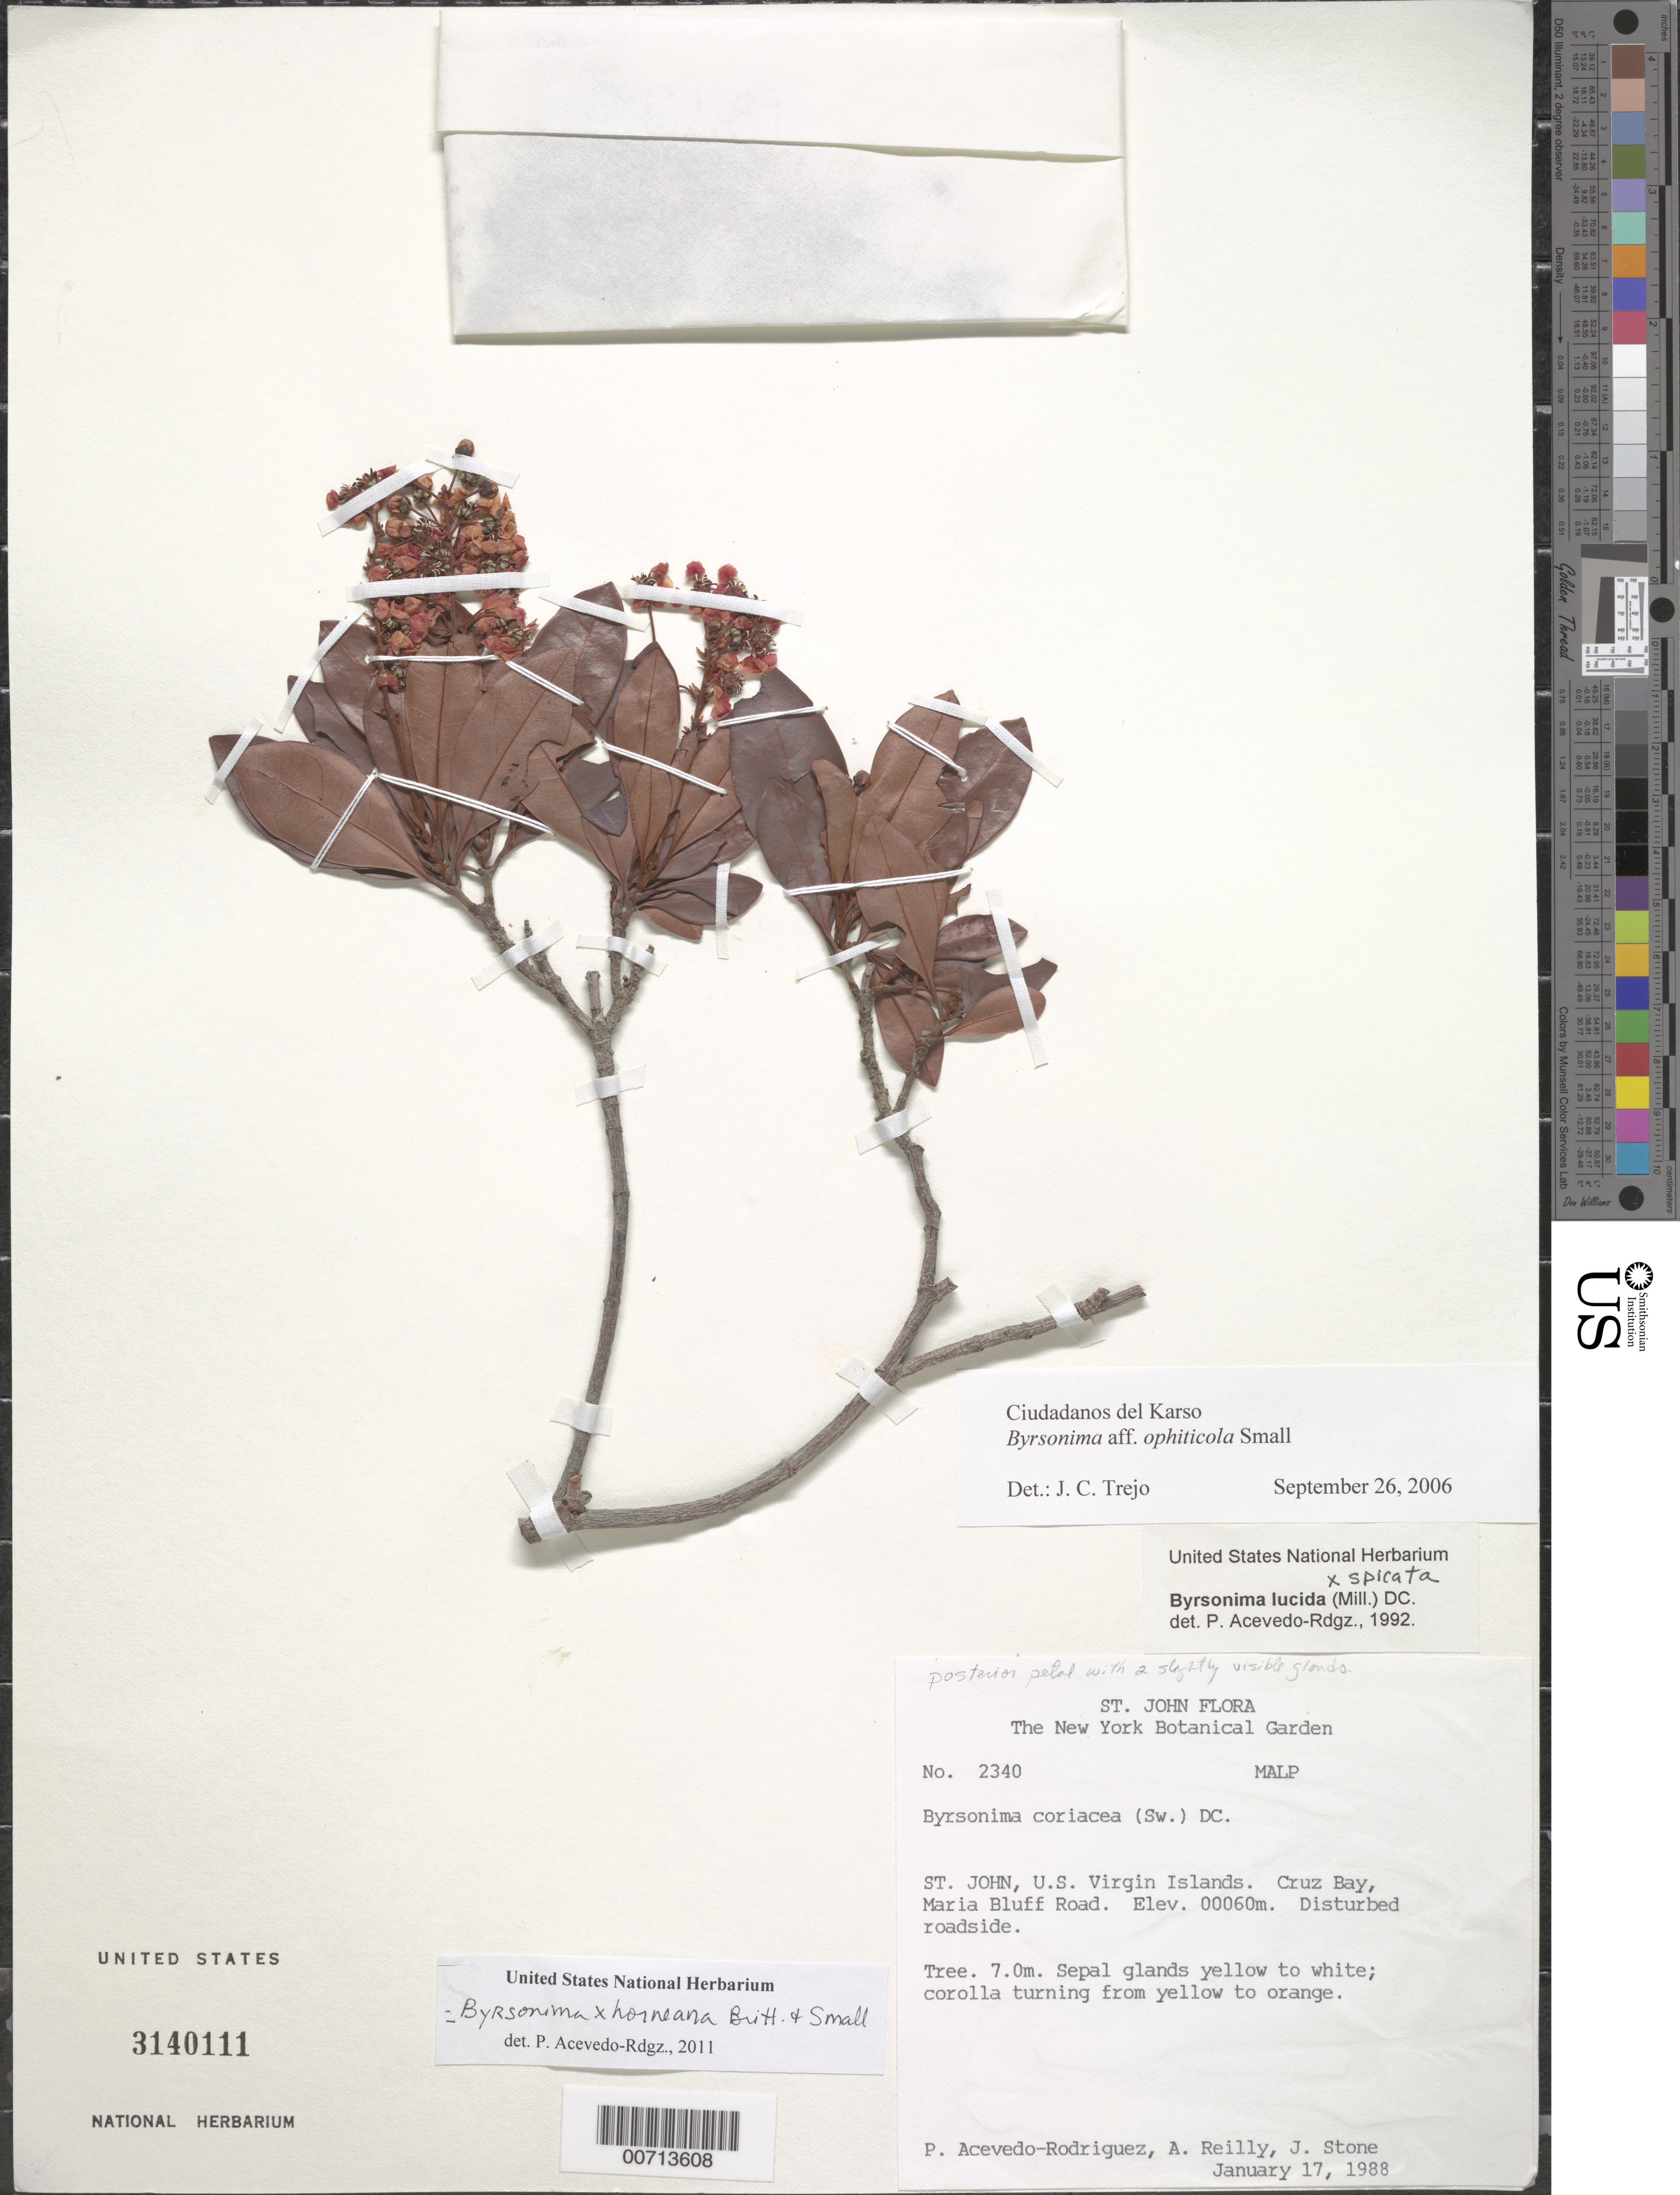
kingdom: Plantae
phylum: Tracheophyta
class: Magnoliopsida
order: Malpighiales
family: Malpighiaceae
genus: Byrsonima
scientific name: Byrsonima x horneana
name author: Britton & Small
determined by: Acevedo-Rodríguez, P., (BOT), Smithsonian Institution - National Museum of Natural History (UNITED STATES)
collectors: P. Acevedo-Rodr., A. Reilly & J. Stone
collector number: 2340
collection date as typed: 17 Jan 1988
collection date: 1988-01-17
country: U.S. Virgin Islands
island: St. John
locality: Cruz Bay Quarter; Maria Bluff Road.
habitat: Disturbed roadside.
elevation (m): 60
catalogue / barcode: US 3140111